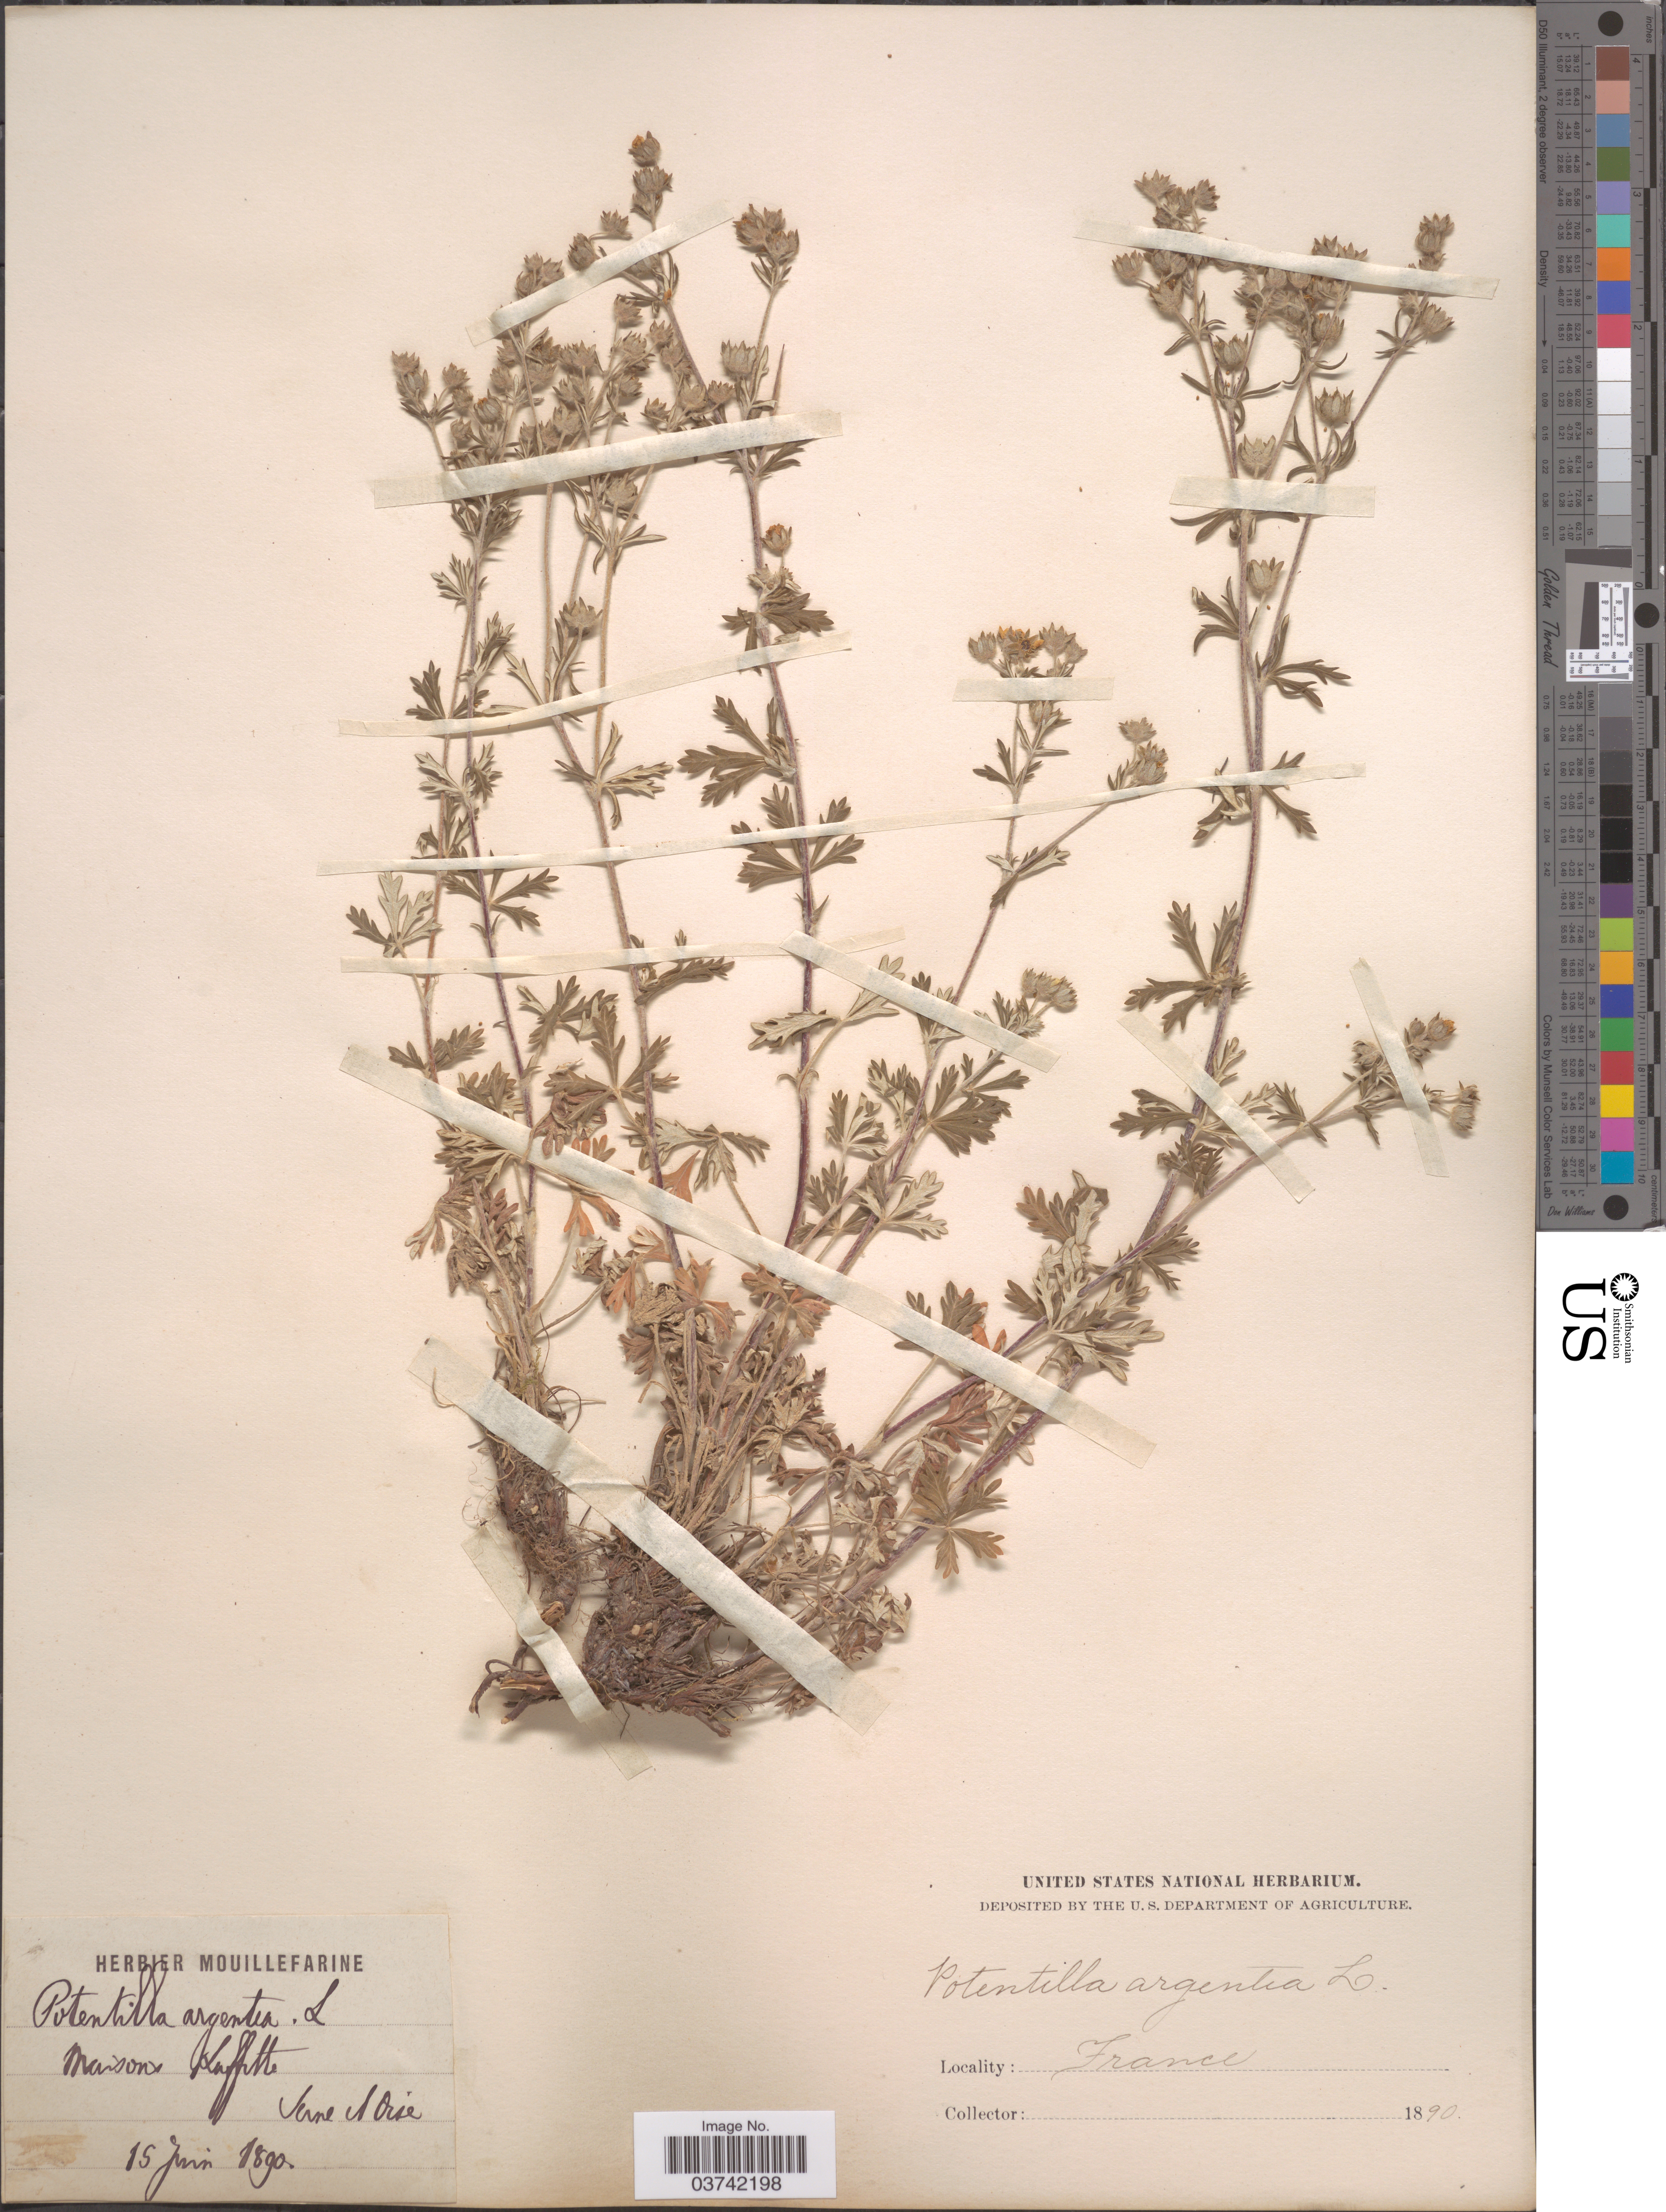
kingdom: Plantae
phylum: Tracheophyta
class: Magnoliopsida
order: Rosales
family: Rosaceae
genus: Potentilla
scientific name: Potentilla argentea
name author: L.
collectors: ex herb. Mouillefarine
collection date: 1890-06-15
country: France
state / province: Île-de-France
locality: Maisons Laffitte, Seine et Oise